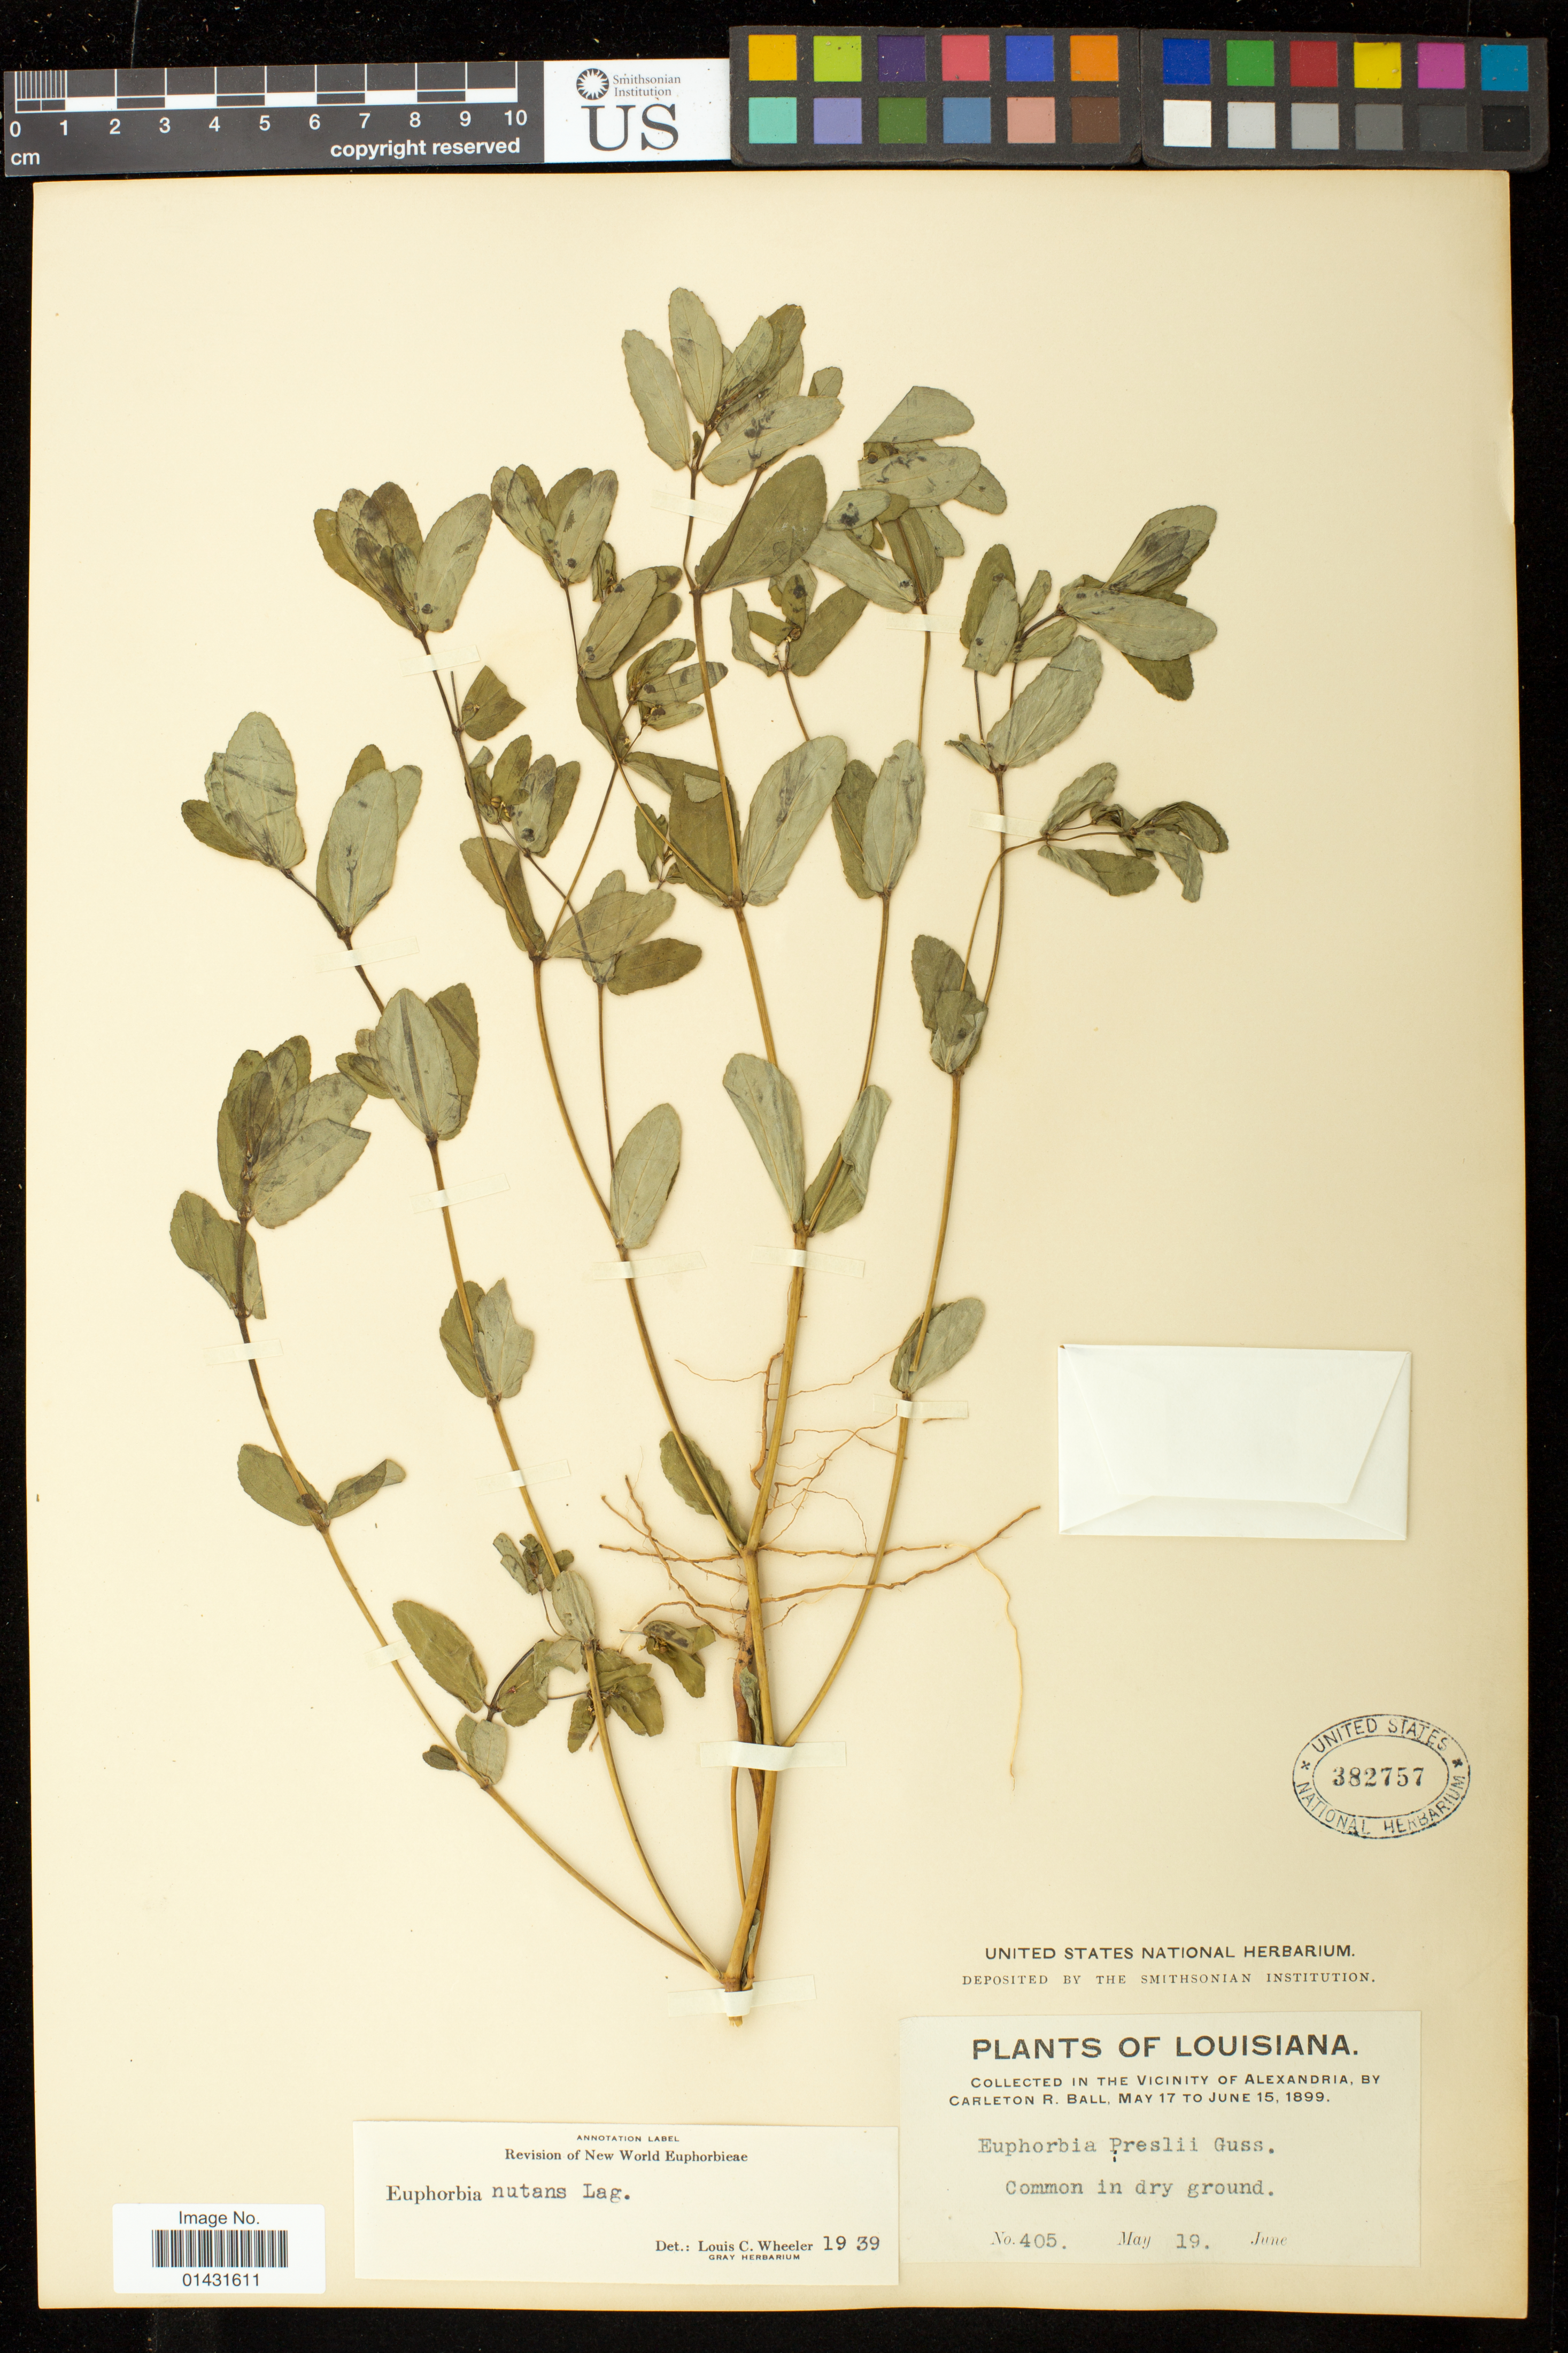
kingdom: Plantae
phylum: Tracheophyta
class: Magnoliopsida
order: Malpighiales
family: Euphorbiaceae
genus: Euphorbia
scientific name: Euphorbia hypericifolia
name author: L.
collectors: C. R. Ball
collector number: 405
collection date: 1899-05-19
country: United States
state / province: Louisiana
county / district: Rapides Parish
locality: Vicinity of Alexandria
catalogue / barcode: US 382757